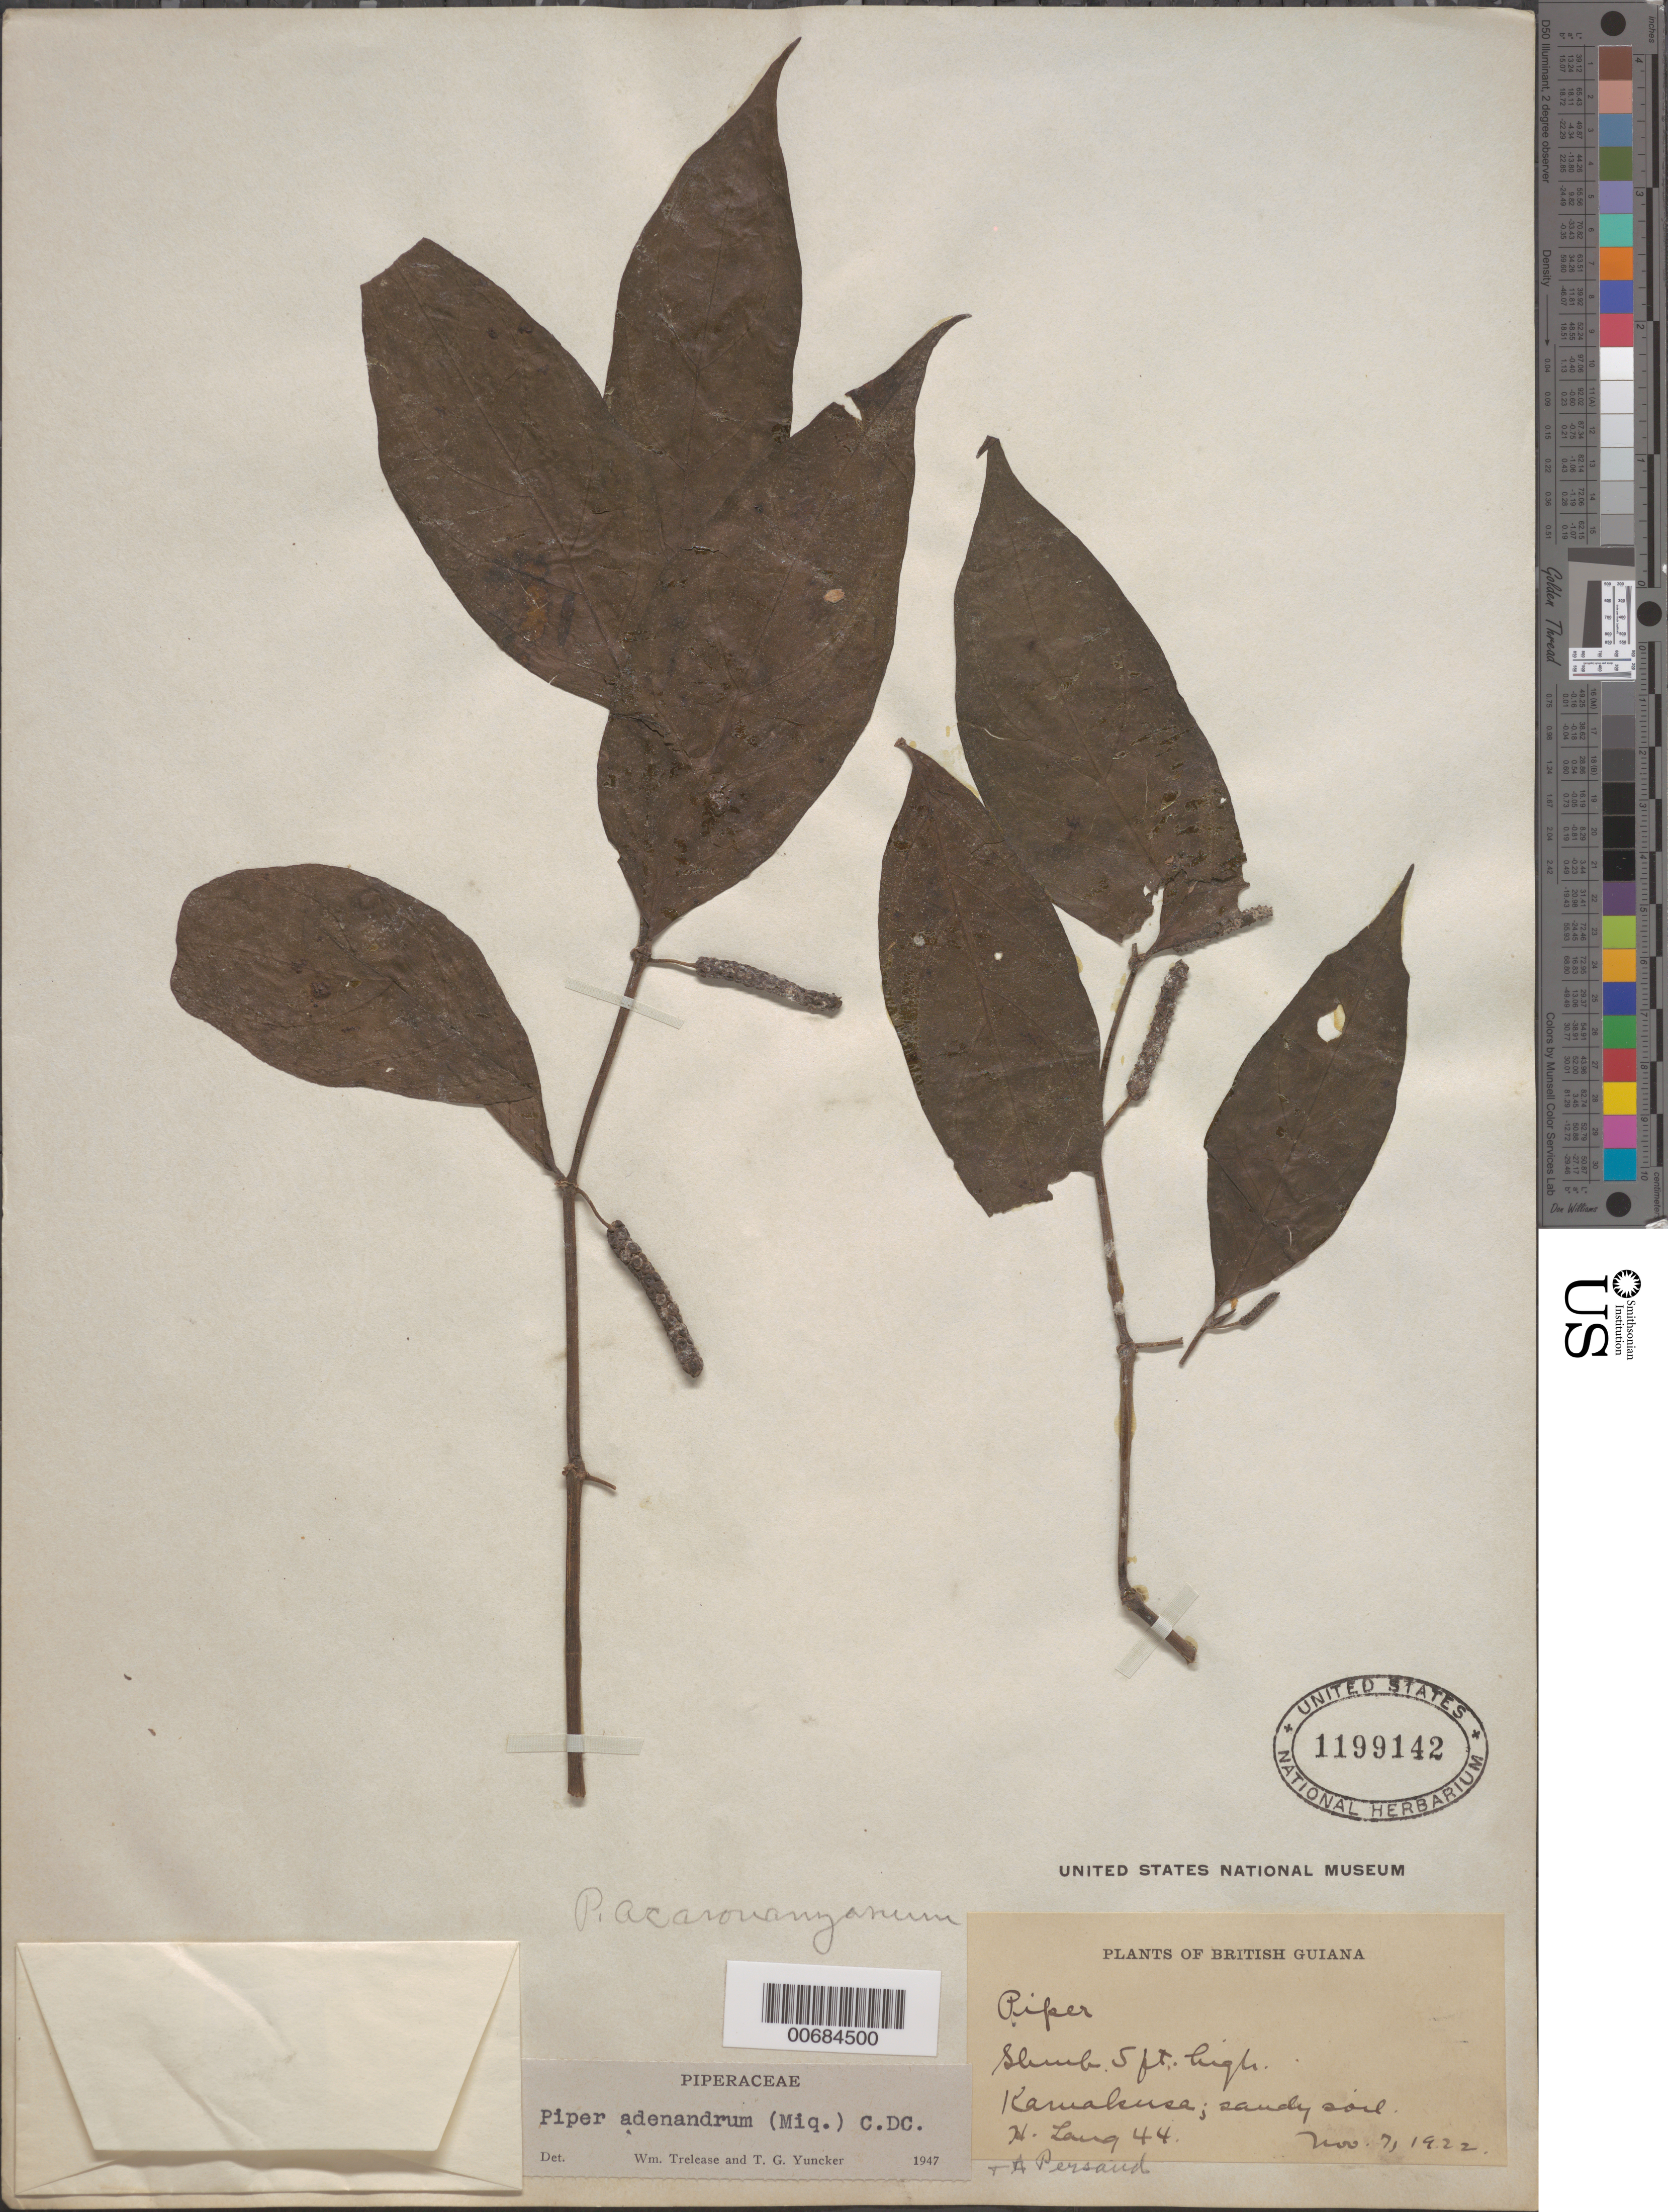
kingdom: Plantae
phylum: Tracheophyta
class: Magnoliopsida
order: Piperales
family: Piperaceae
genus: Piper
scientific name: Piper adenandrum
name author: (Miq.) C. DC.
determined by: Trelease, W.; Yuncker, T. G.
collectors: H. Lang & A. Persaud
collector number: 44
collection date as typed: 7-Nov-22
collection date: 1922-11-07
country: Guyana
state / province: Cuyuni-Mazaruni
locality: Kamakusa, Upper Mazaruni R.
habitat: Sandy soil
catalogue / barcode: US 1199142